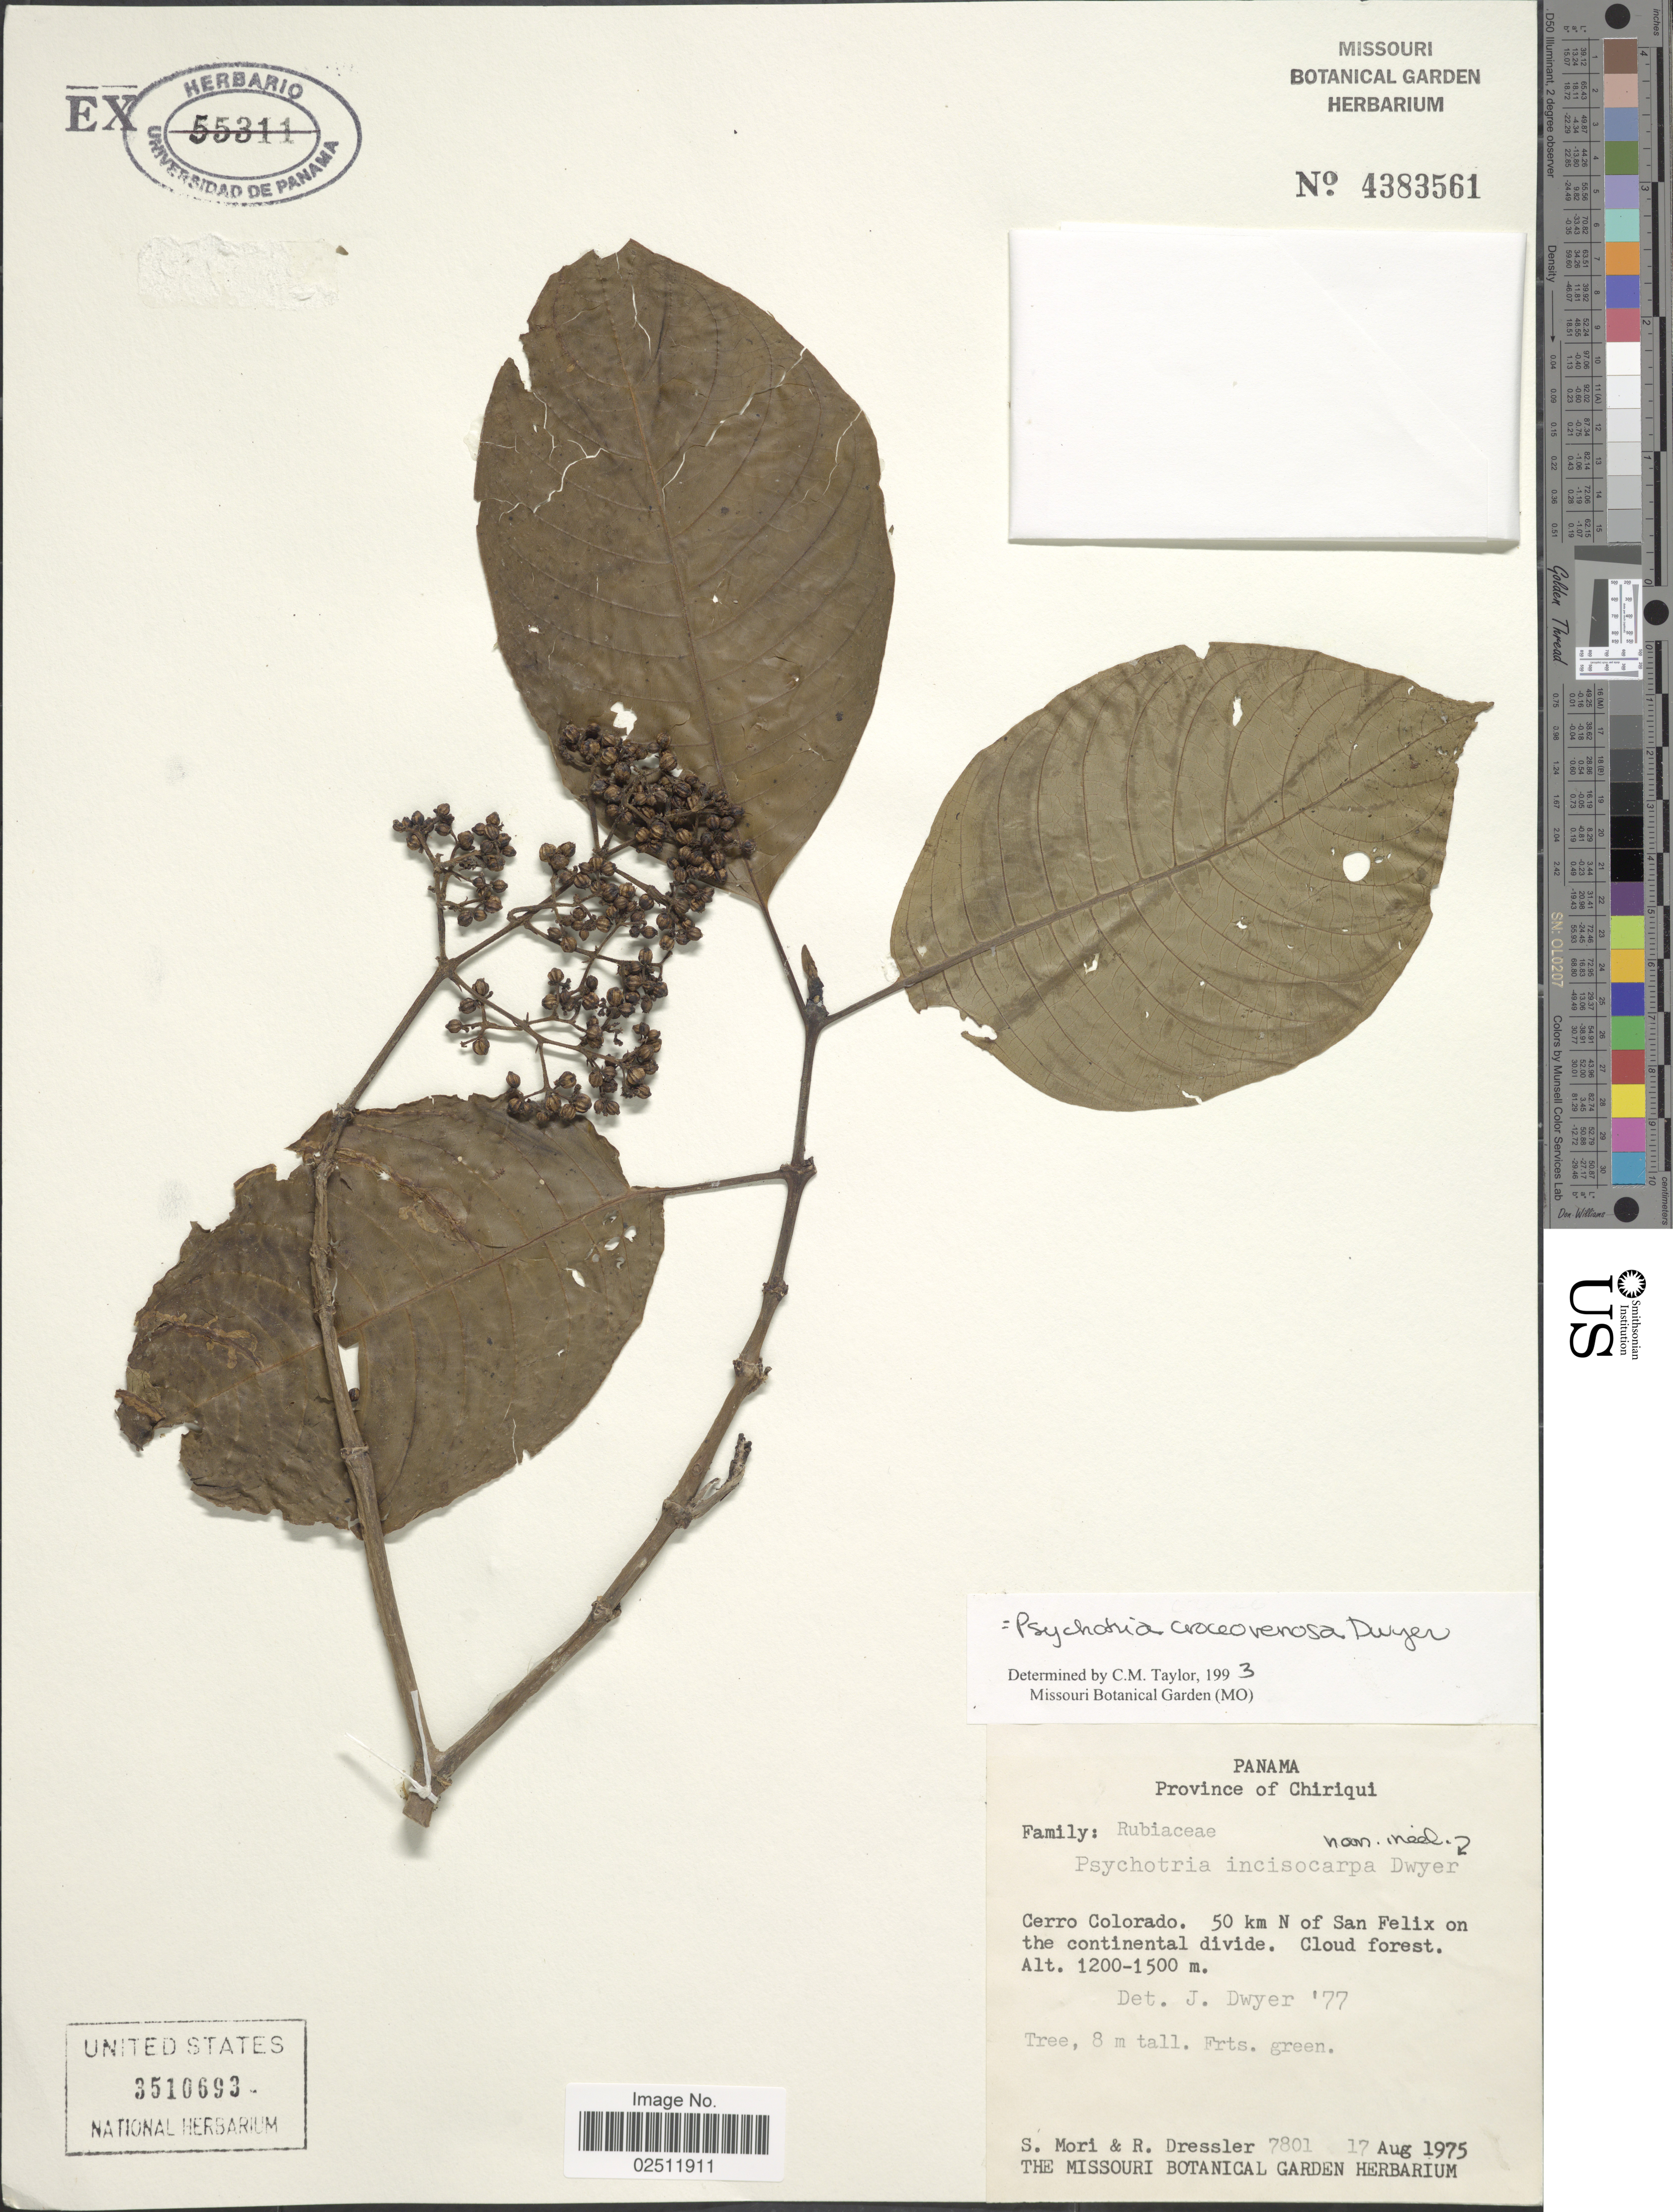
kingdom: Plantae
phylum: Tracheophyta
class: Magnoliopsida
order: Gentianales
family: Rubiaceae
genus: Psychotria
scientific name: Psychotria croceovenosa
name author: Dwyer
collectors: S. Mori & R. Dressler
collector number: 7801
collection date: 1975-08-17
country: Panama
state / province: Chiriqui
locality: Cerro Colorado.50 km N of San Felix on the continental divide.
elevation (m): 1200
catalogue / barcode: US 3510693